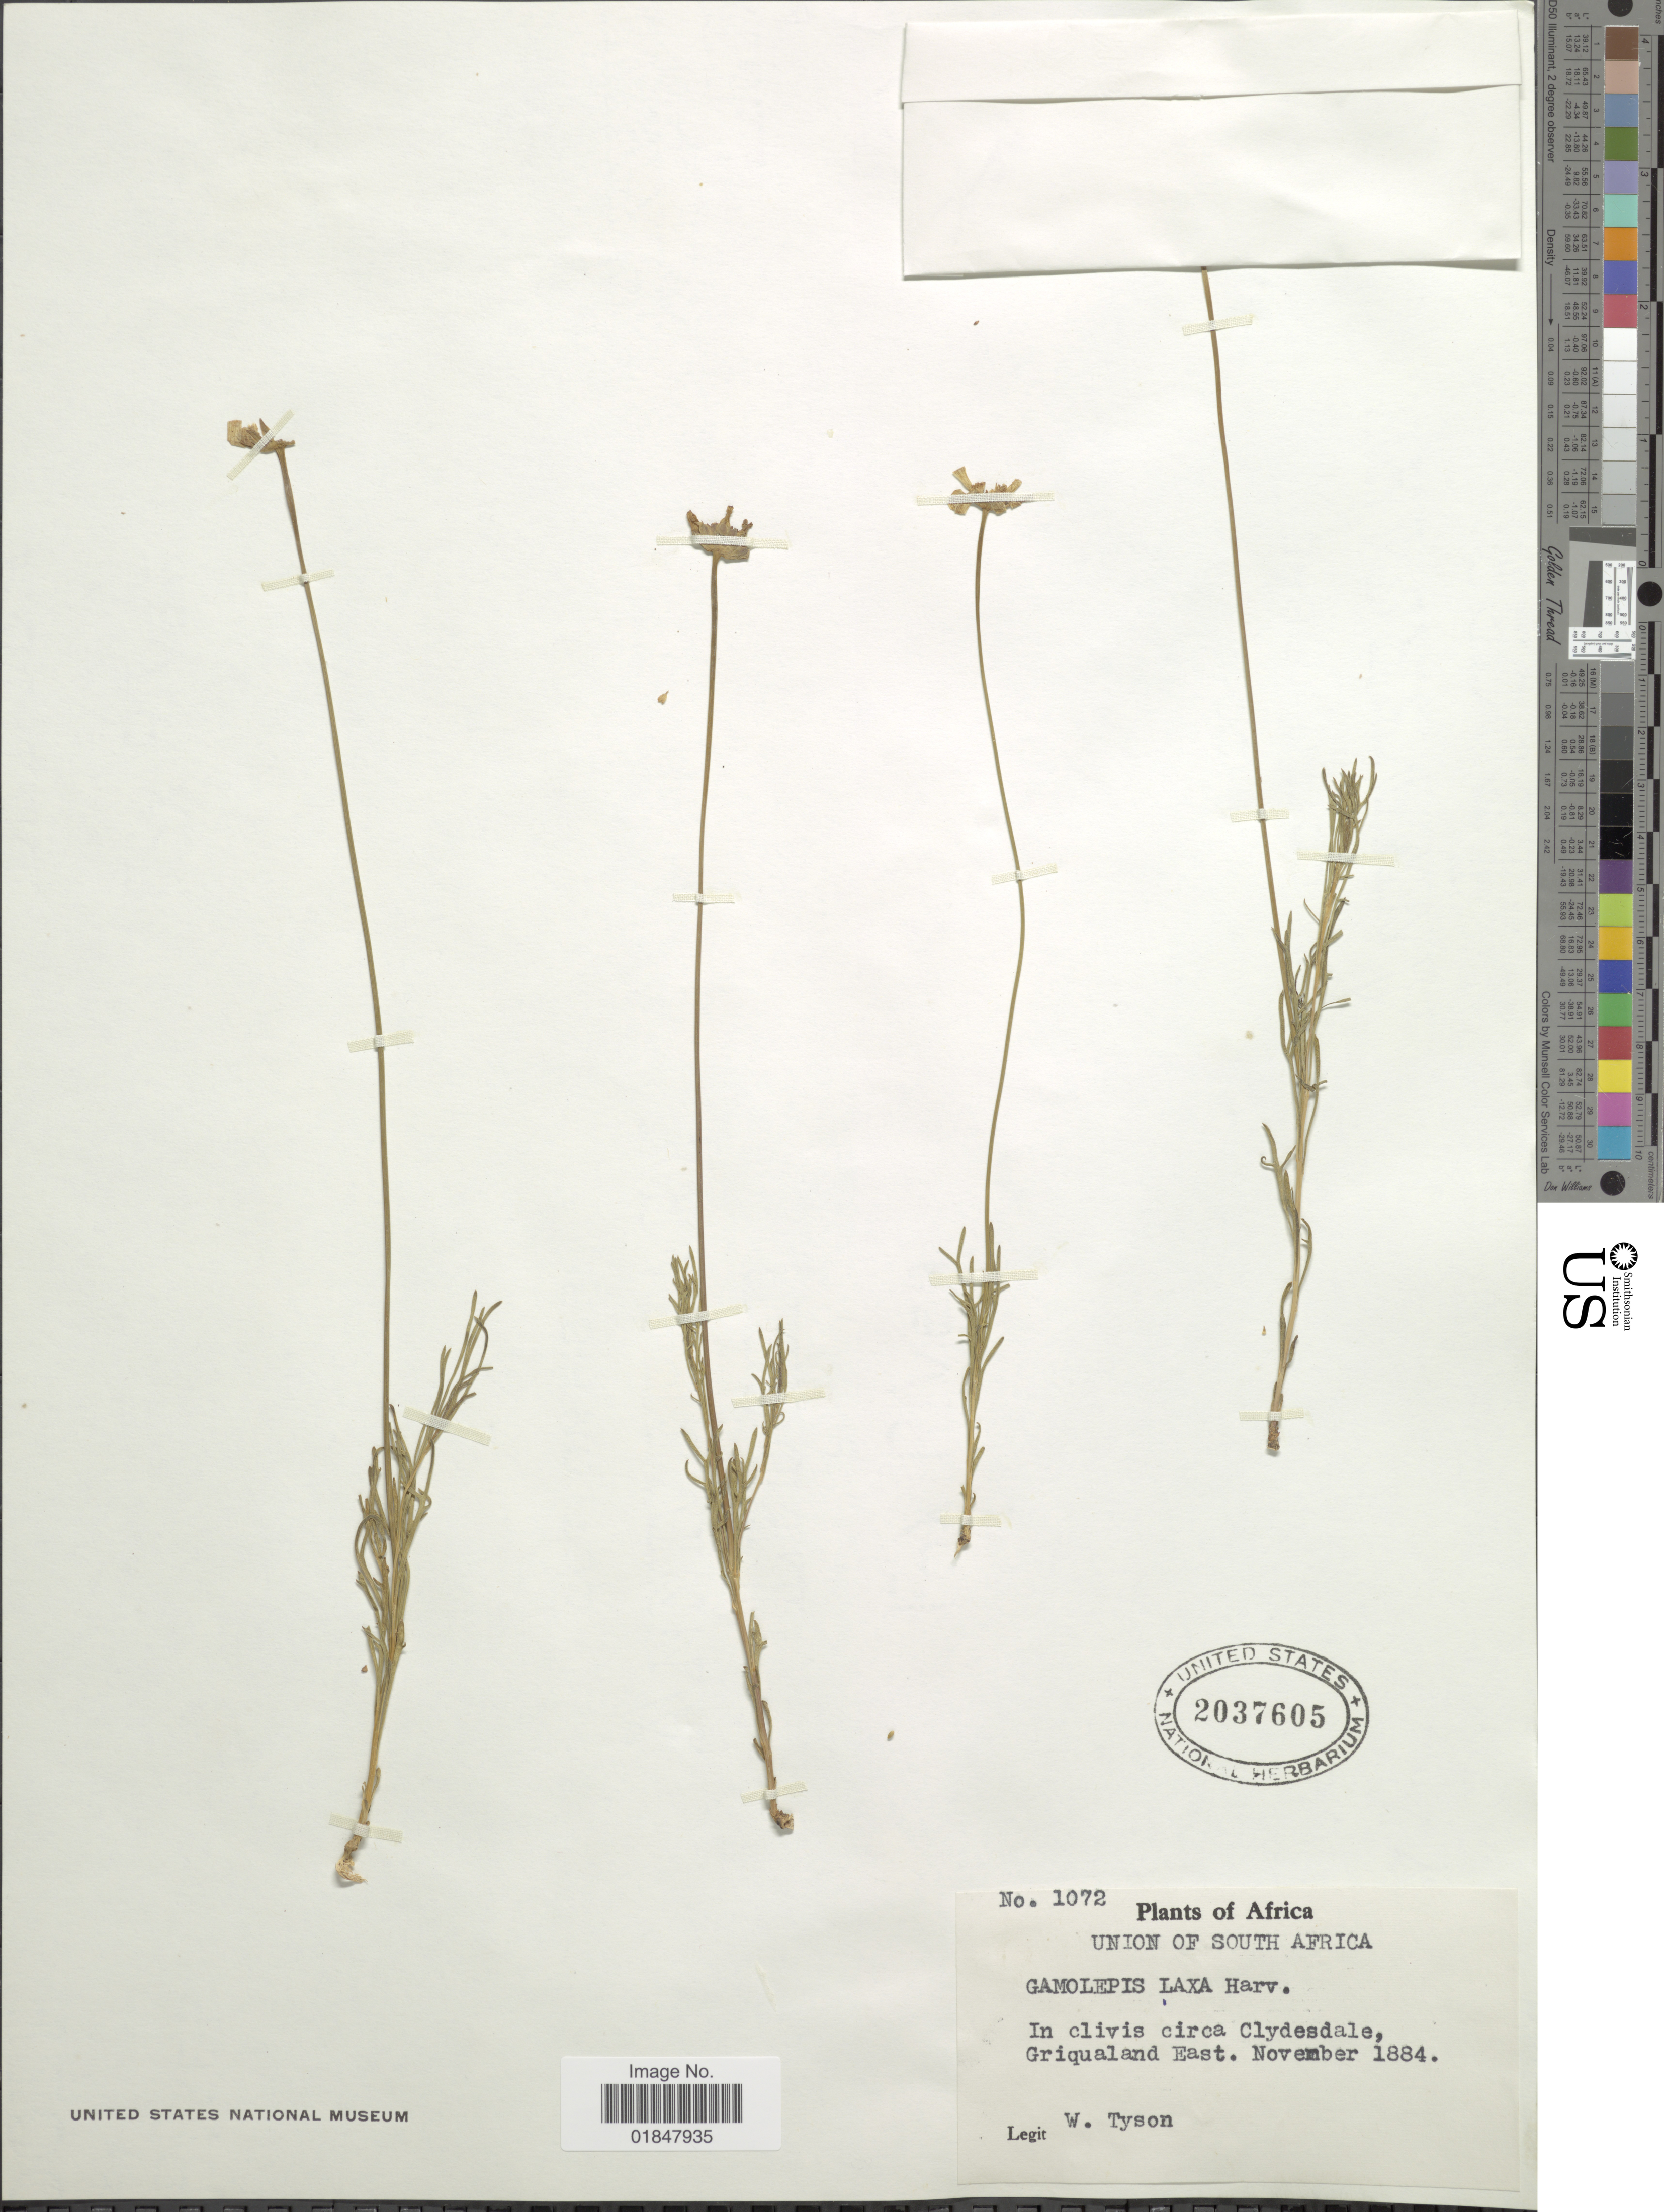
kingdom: Plantae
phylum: Tracheophyta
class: Magnoliopsida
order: Asterales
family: Asteraceae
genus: Euryops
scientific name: Euryops laxus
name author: (Harv.) Burtt Davy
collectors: W. Tyson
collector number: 1072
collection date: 1884-11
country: South Africa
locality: In clivis circa Clydesdale, Griqualand East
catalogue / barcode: US 2037605